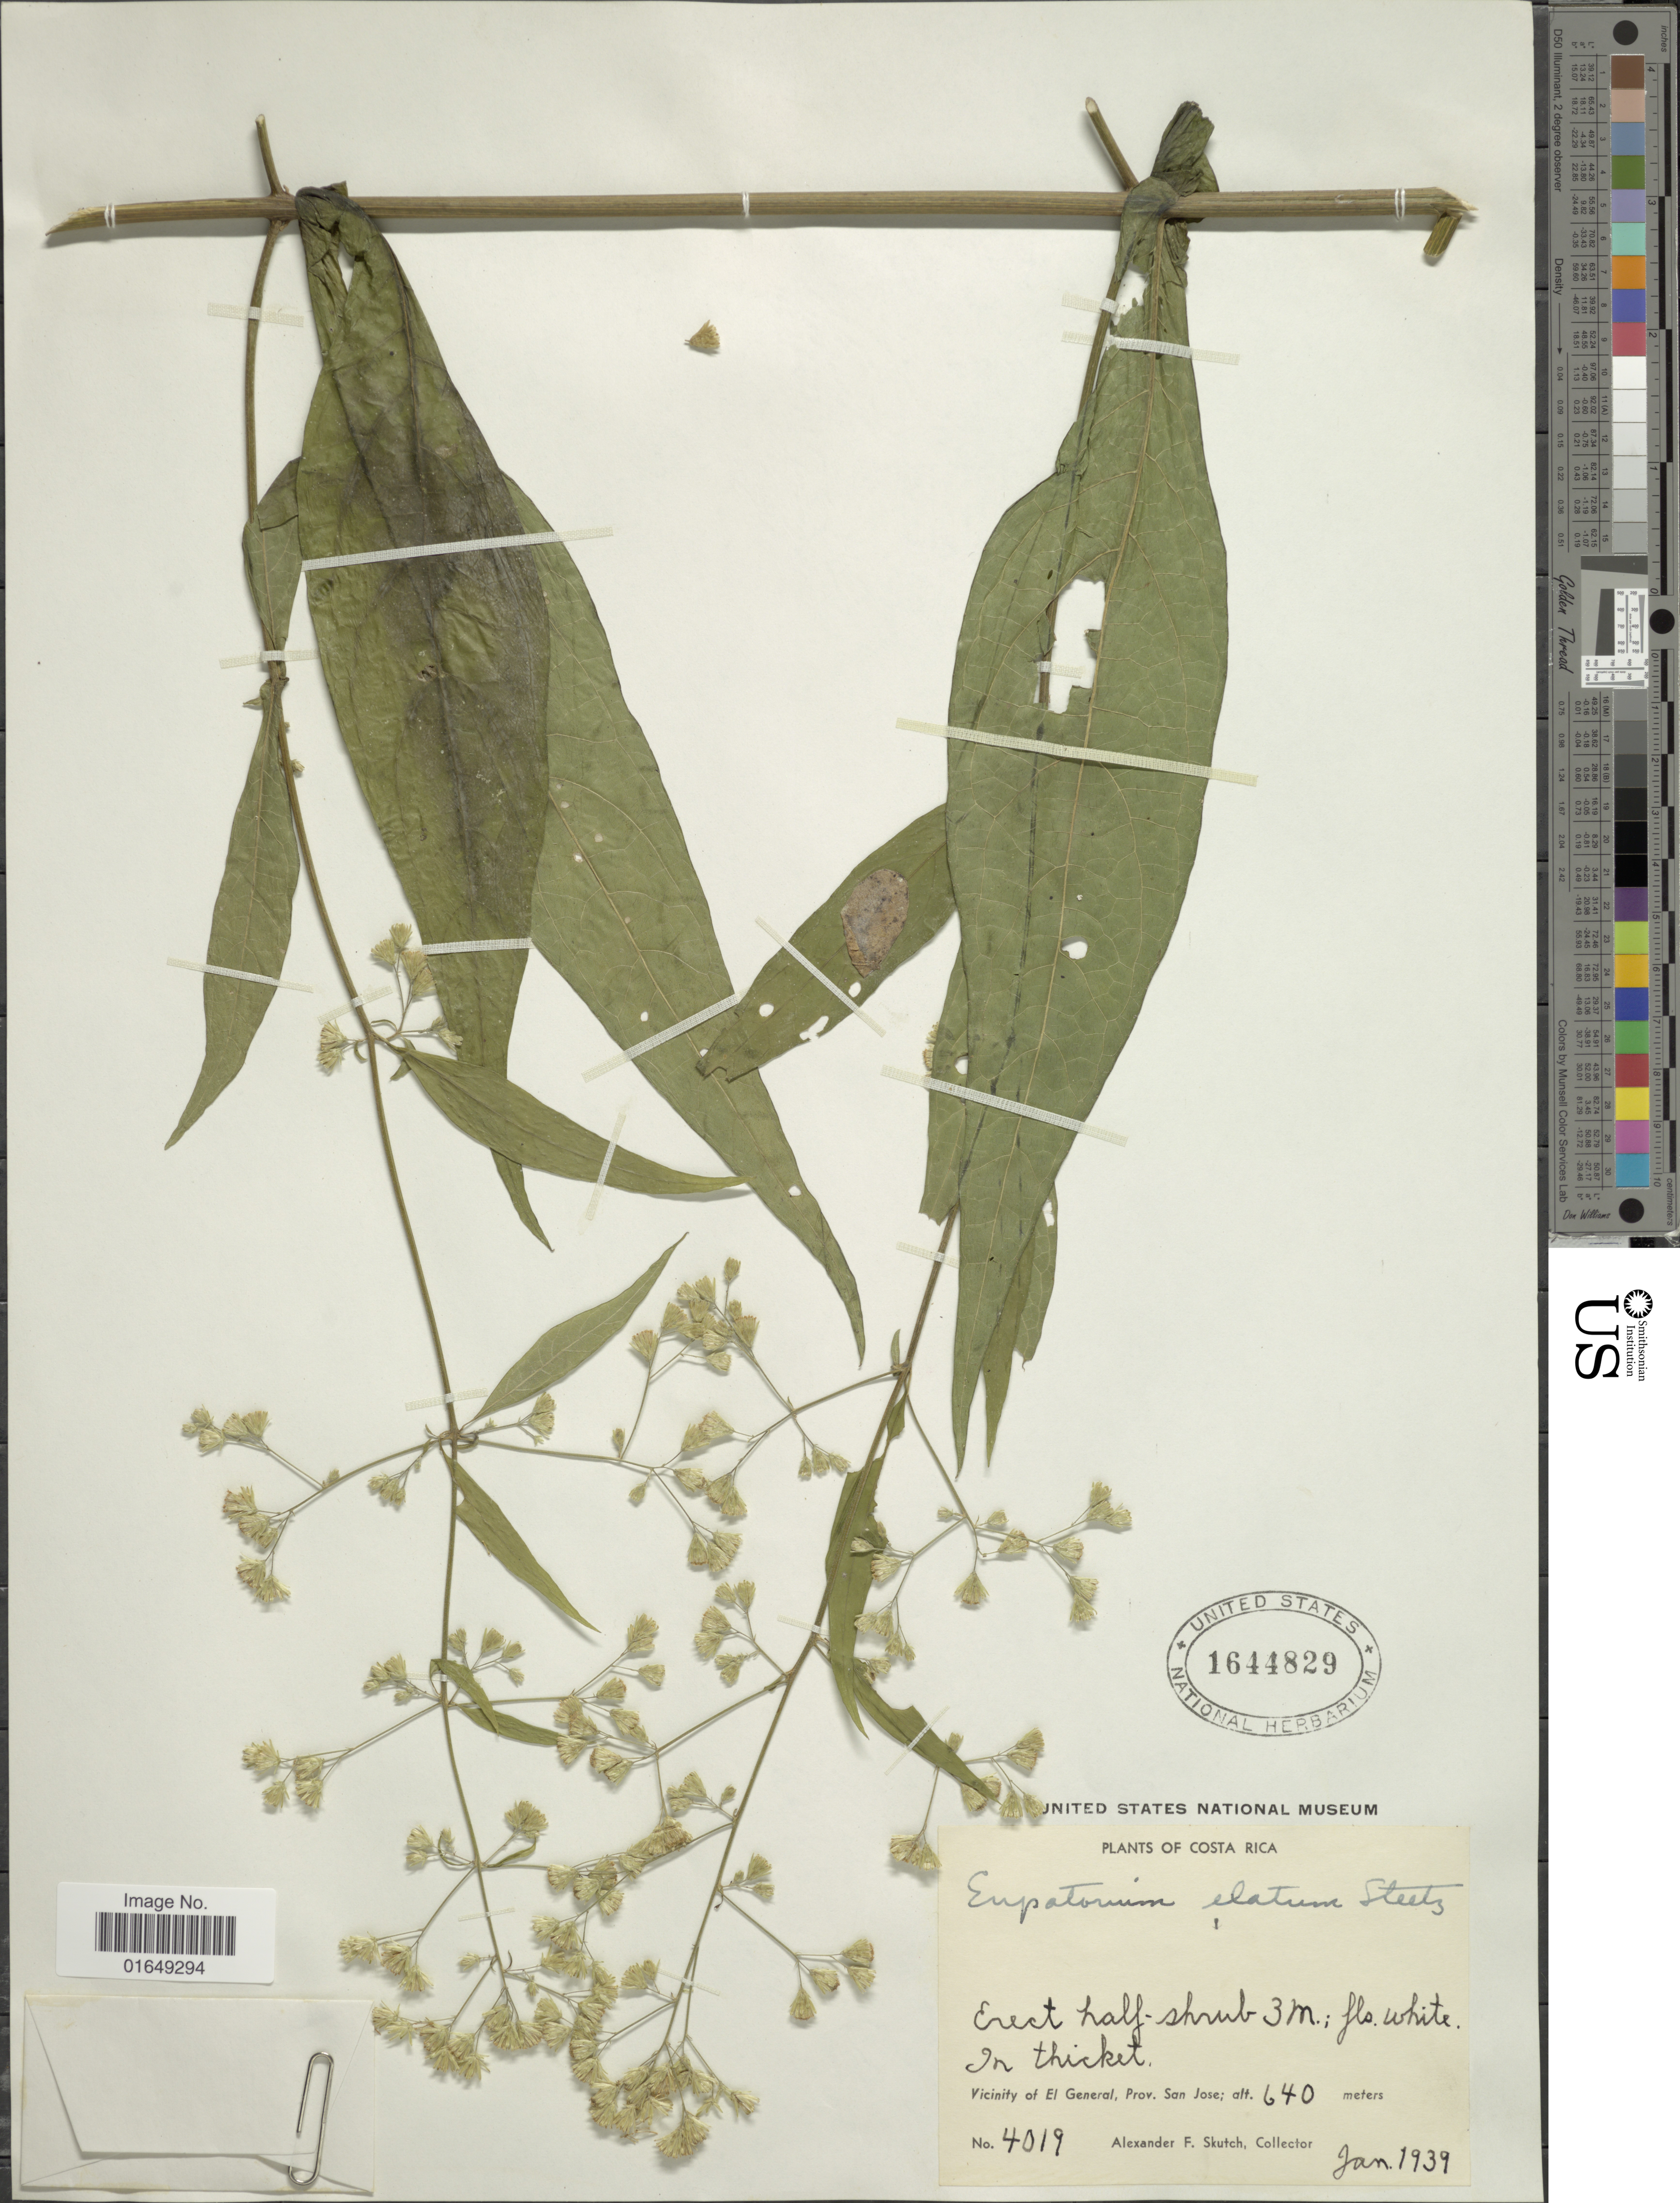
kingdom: Plantae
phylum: Tracheophyta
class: Magnoliopsida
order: Asterales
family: Asteraceae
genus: Ayapana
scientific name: Ayapana elata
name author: (Steetz) R.M. King & H. Rob.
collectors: A. F. Skutch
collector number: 4019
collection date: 1939-01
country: Costa Rica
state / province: San José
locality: Vicinity of El General.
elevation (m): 640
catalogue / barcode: US 1644829